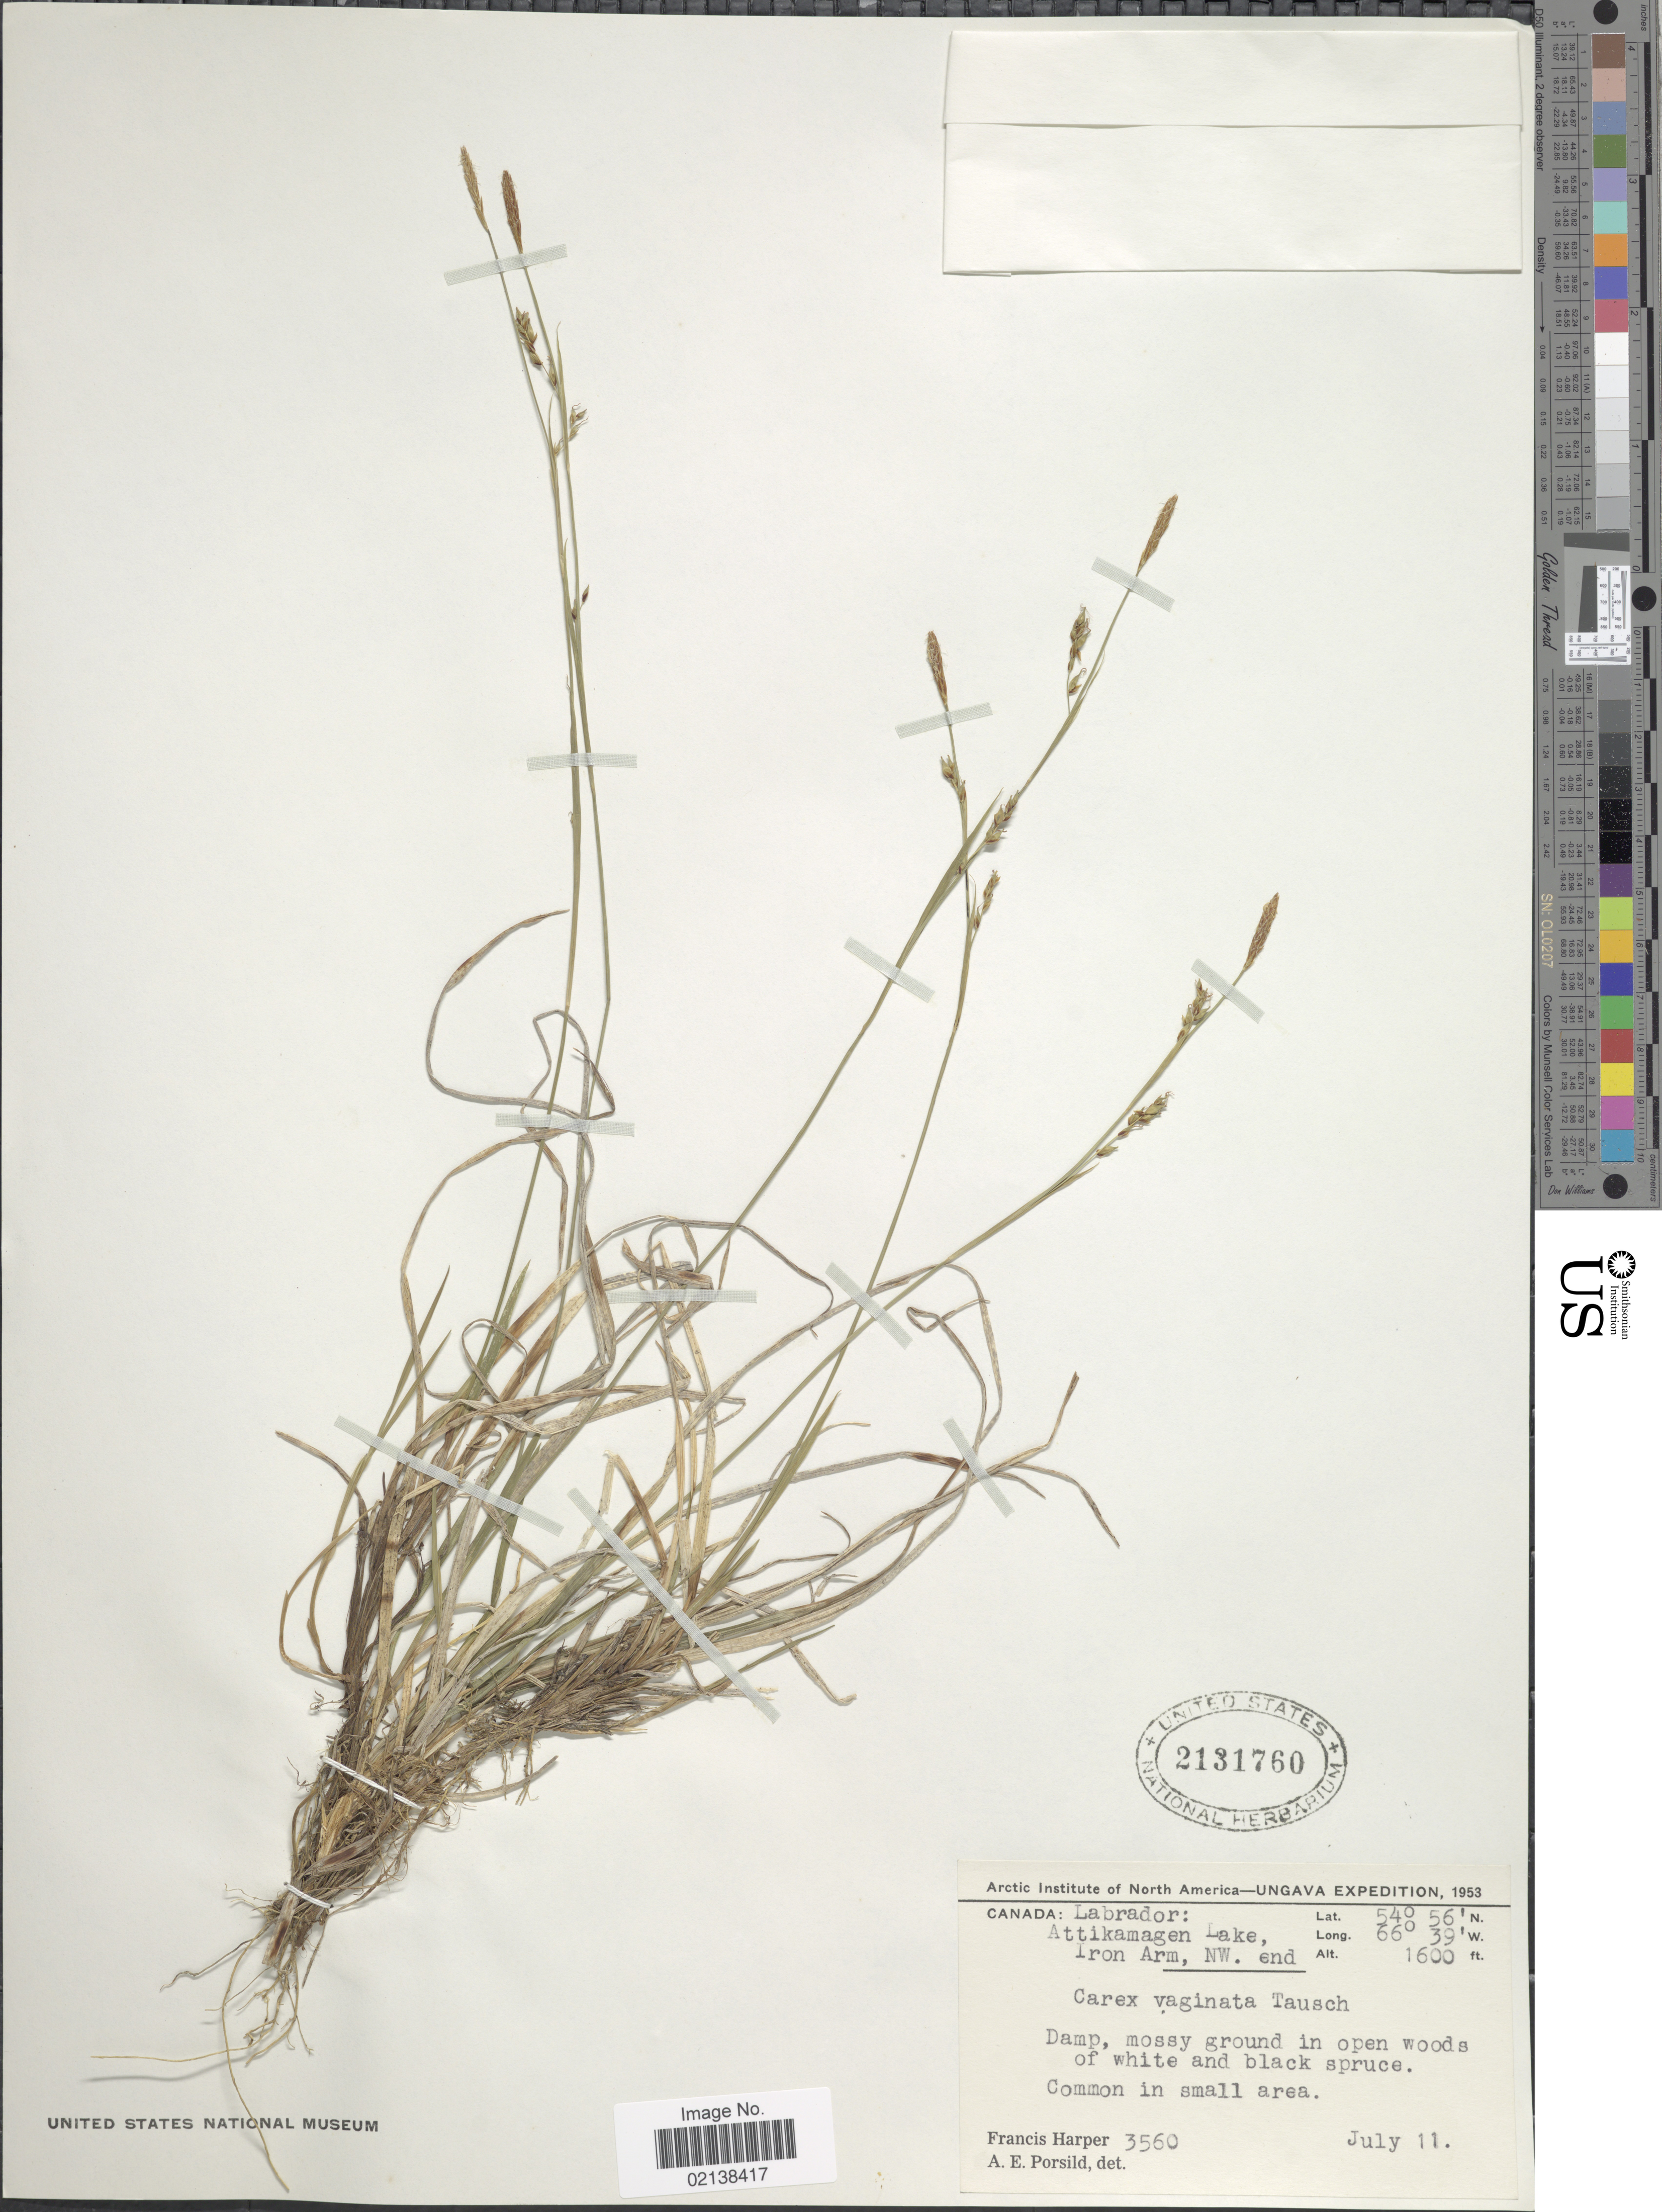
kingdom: Plantae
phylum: Tracheophyta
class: Liliopsida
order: Poales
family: Cyperaceae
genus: Carex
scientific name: Carex vaginata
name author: Tausch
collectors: F. Harper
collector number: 3560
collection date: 1953-07-11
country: Canada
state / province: Newfoundland and Labrador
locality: Ungava, Labrador, Attikamagen Lake, Iron Arm, NW. end, damp, mossy ground in open woods of white and black spruce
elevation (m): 488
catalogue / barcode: US 2131760